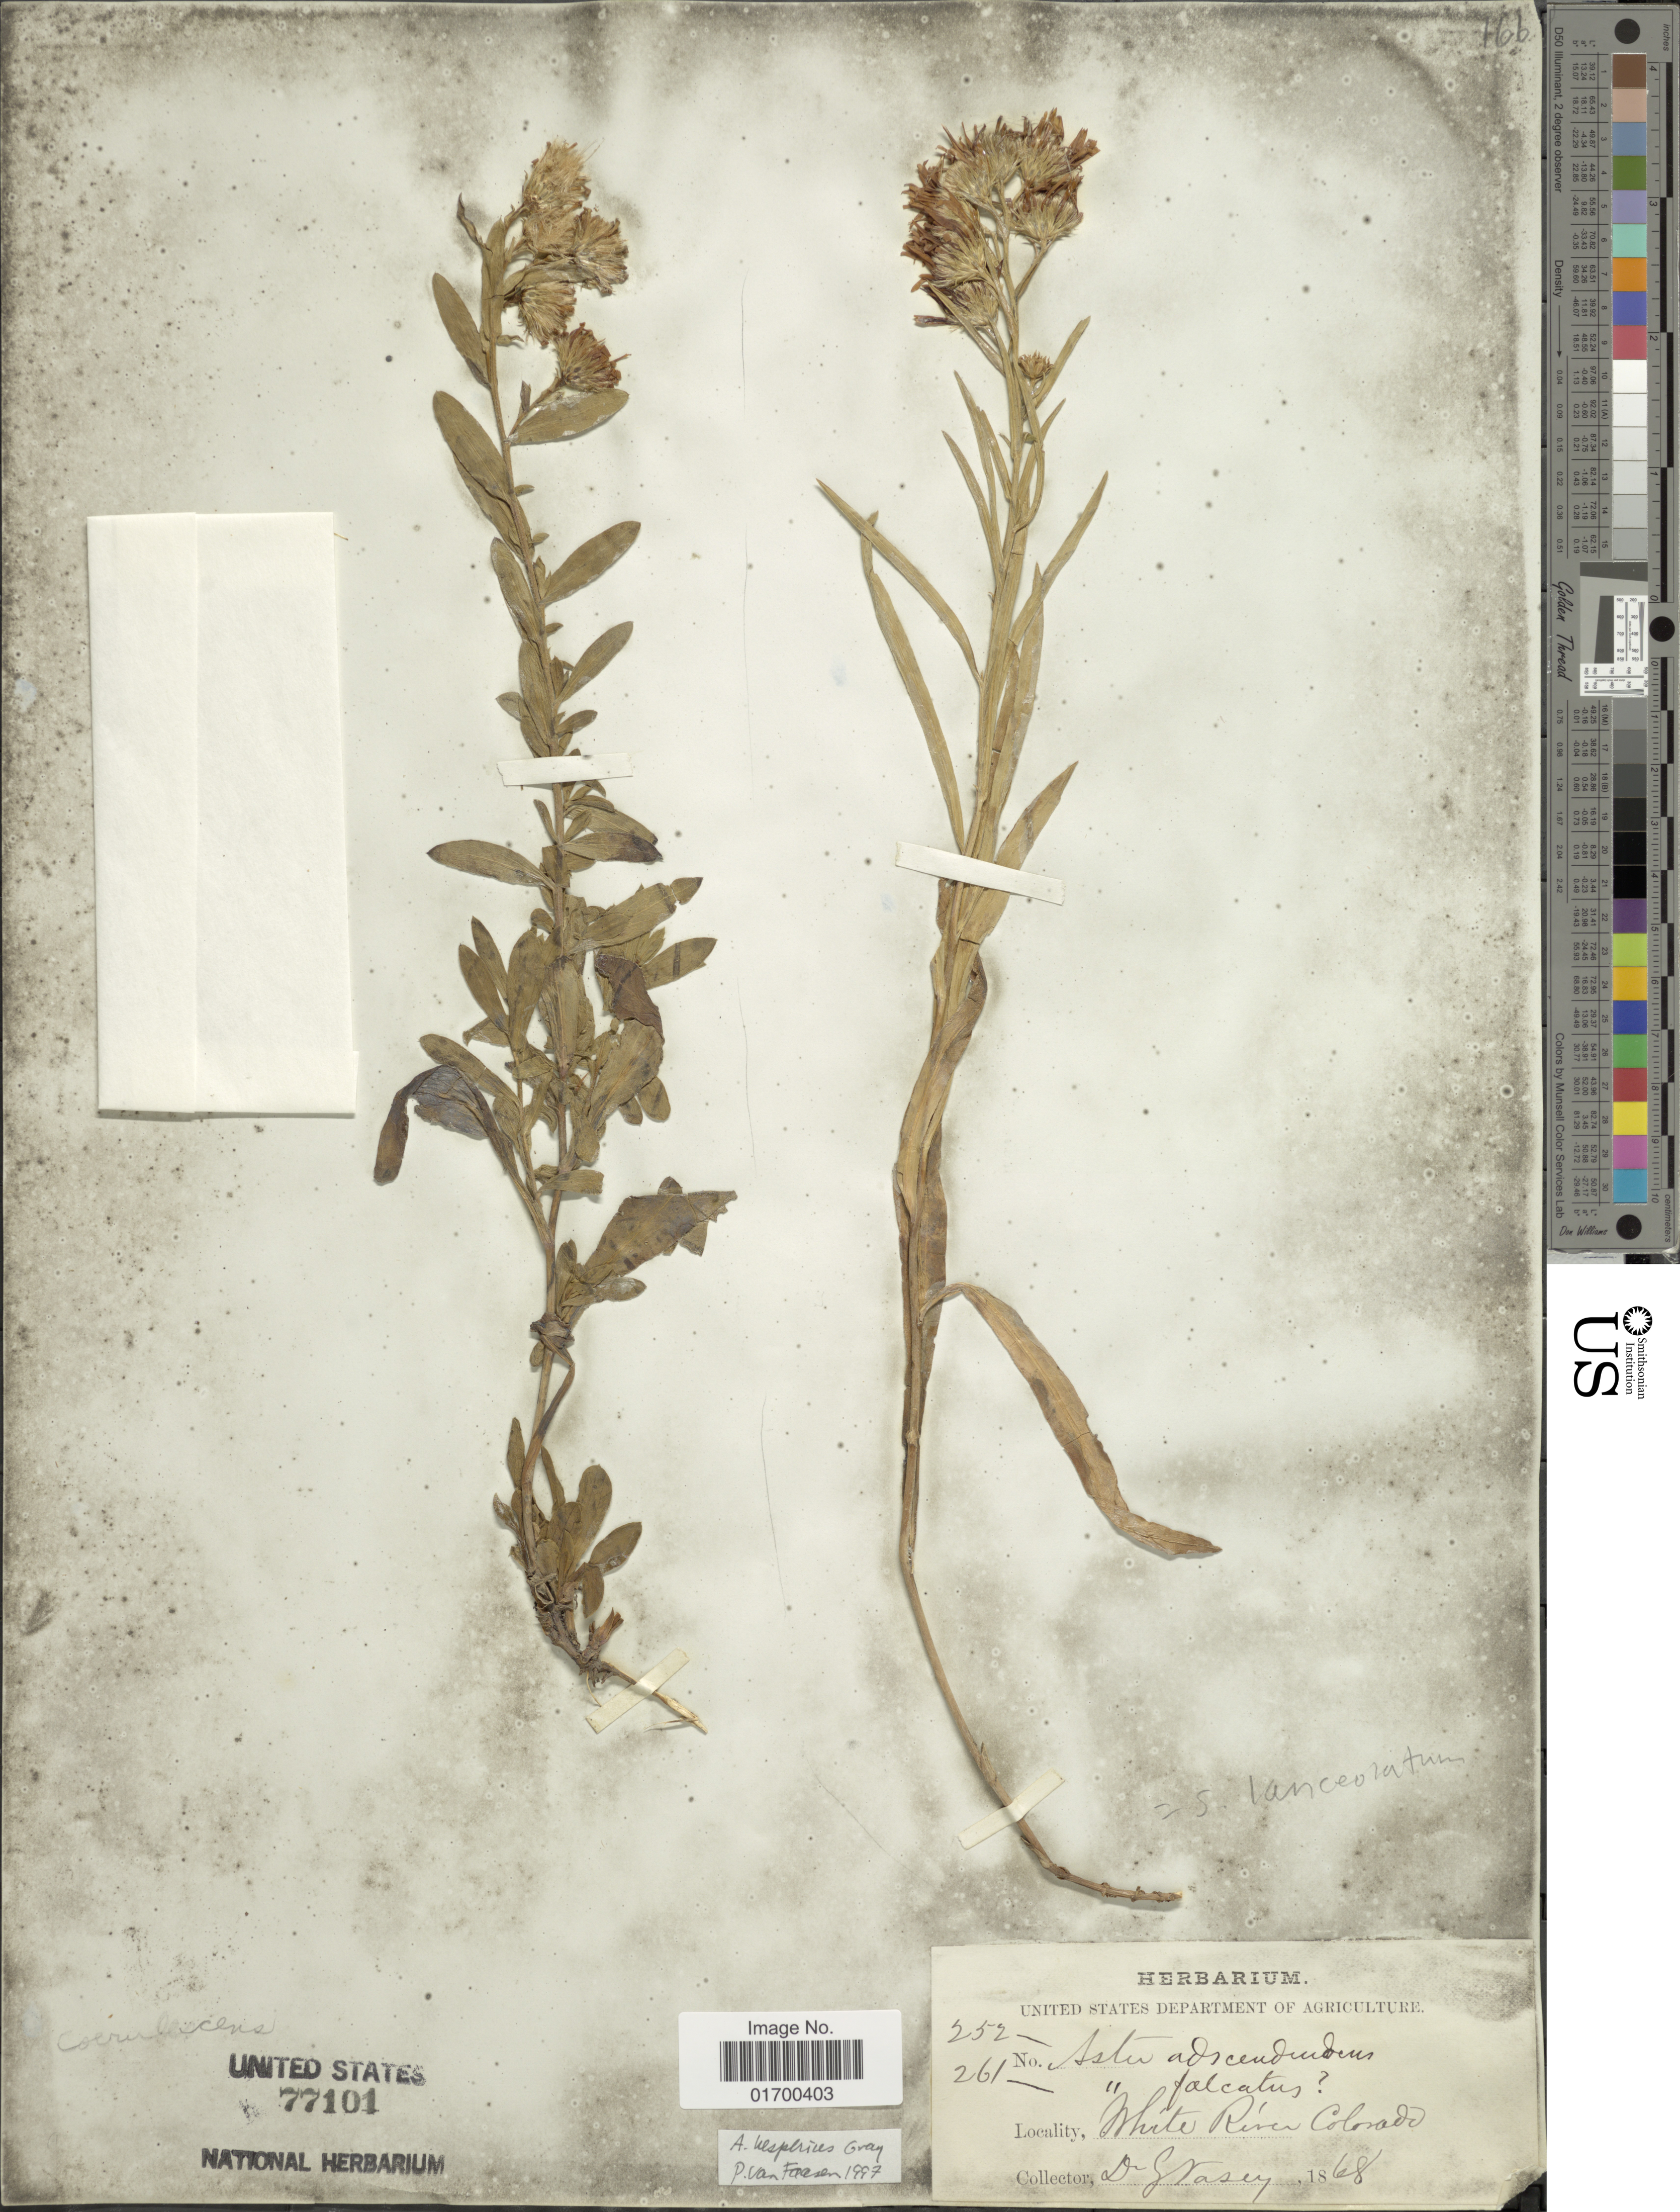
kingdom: Plantae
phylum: Tracheophyta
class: Magnoliopsida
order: Asterales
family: Asteraceae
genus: Symphyotrichum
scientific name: Symphyotrichum lanceolatum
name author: (Willd.) G.L. Nesom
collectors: G. Vasey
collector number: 252/261?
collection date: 1868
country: United States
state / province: Colorado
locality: White River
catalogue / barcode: US 77101